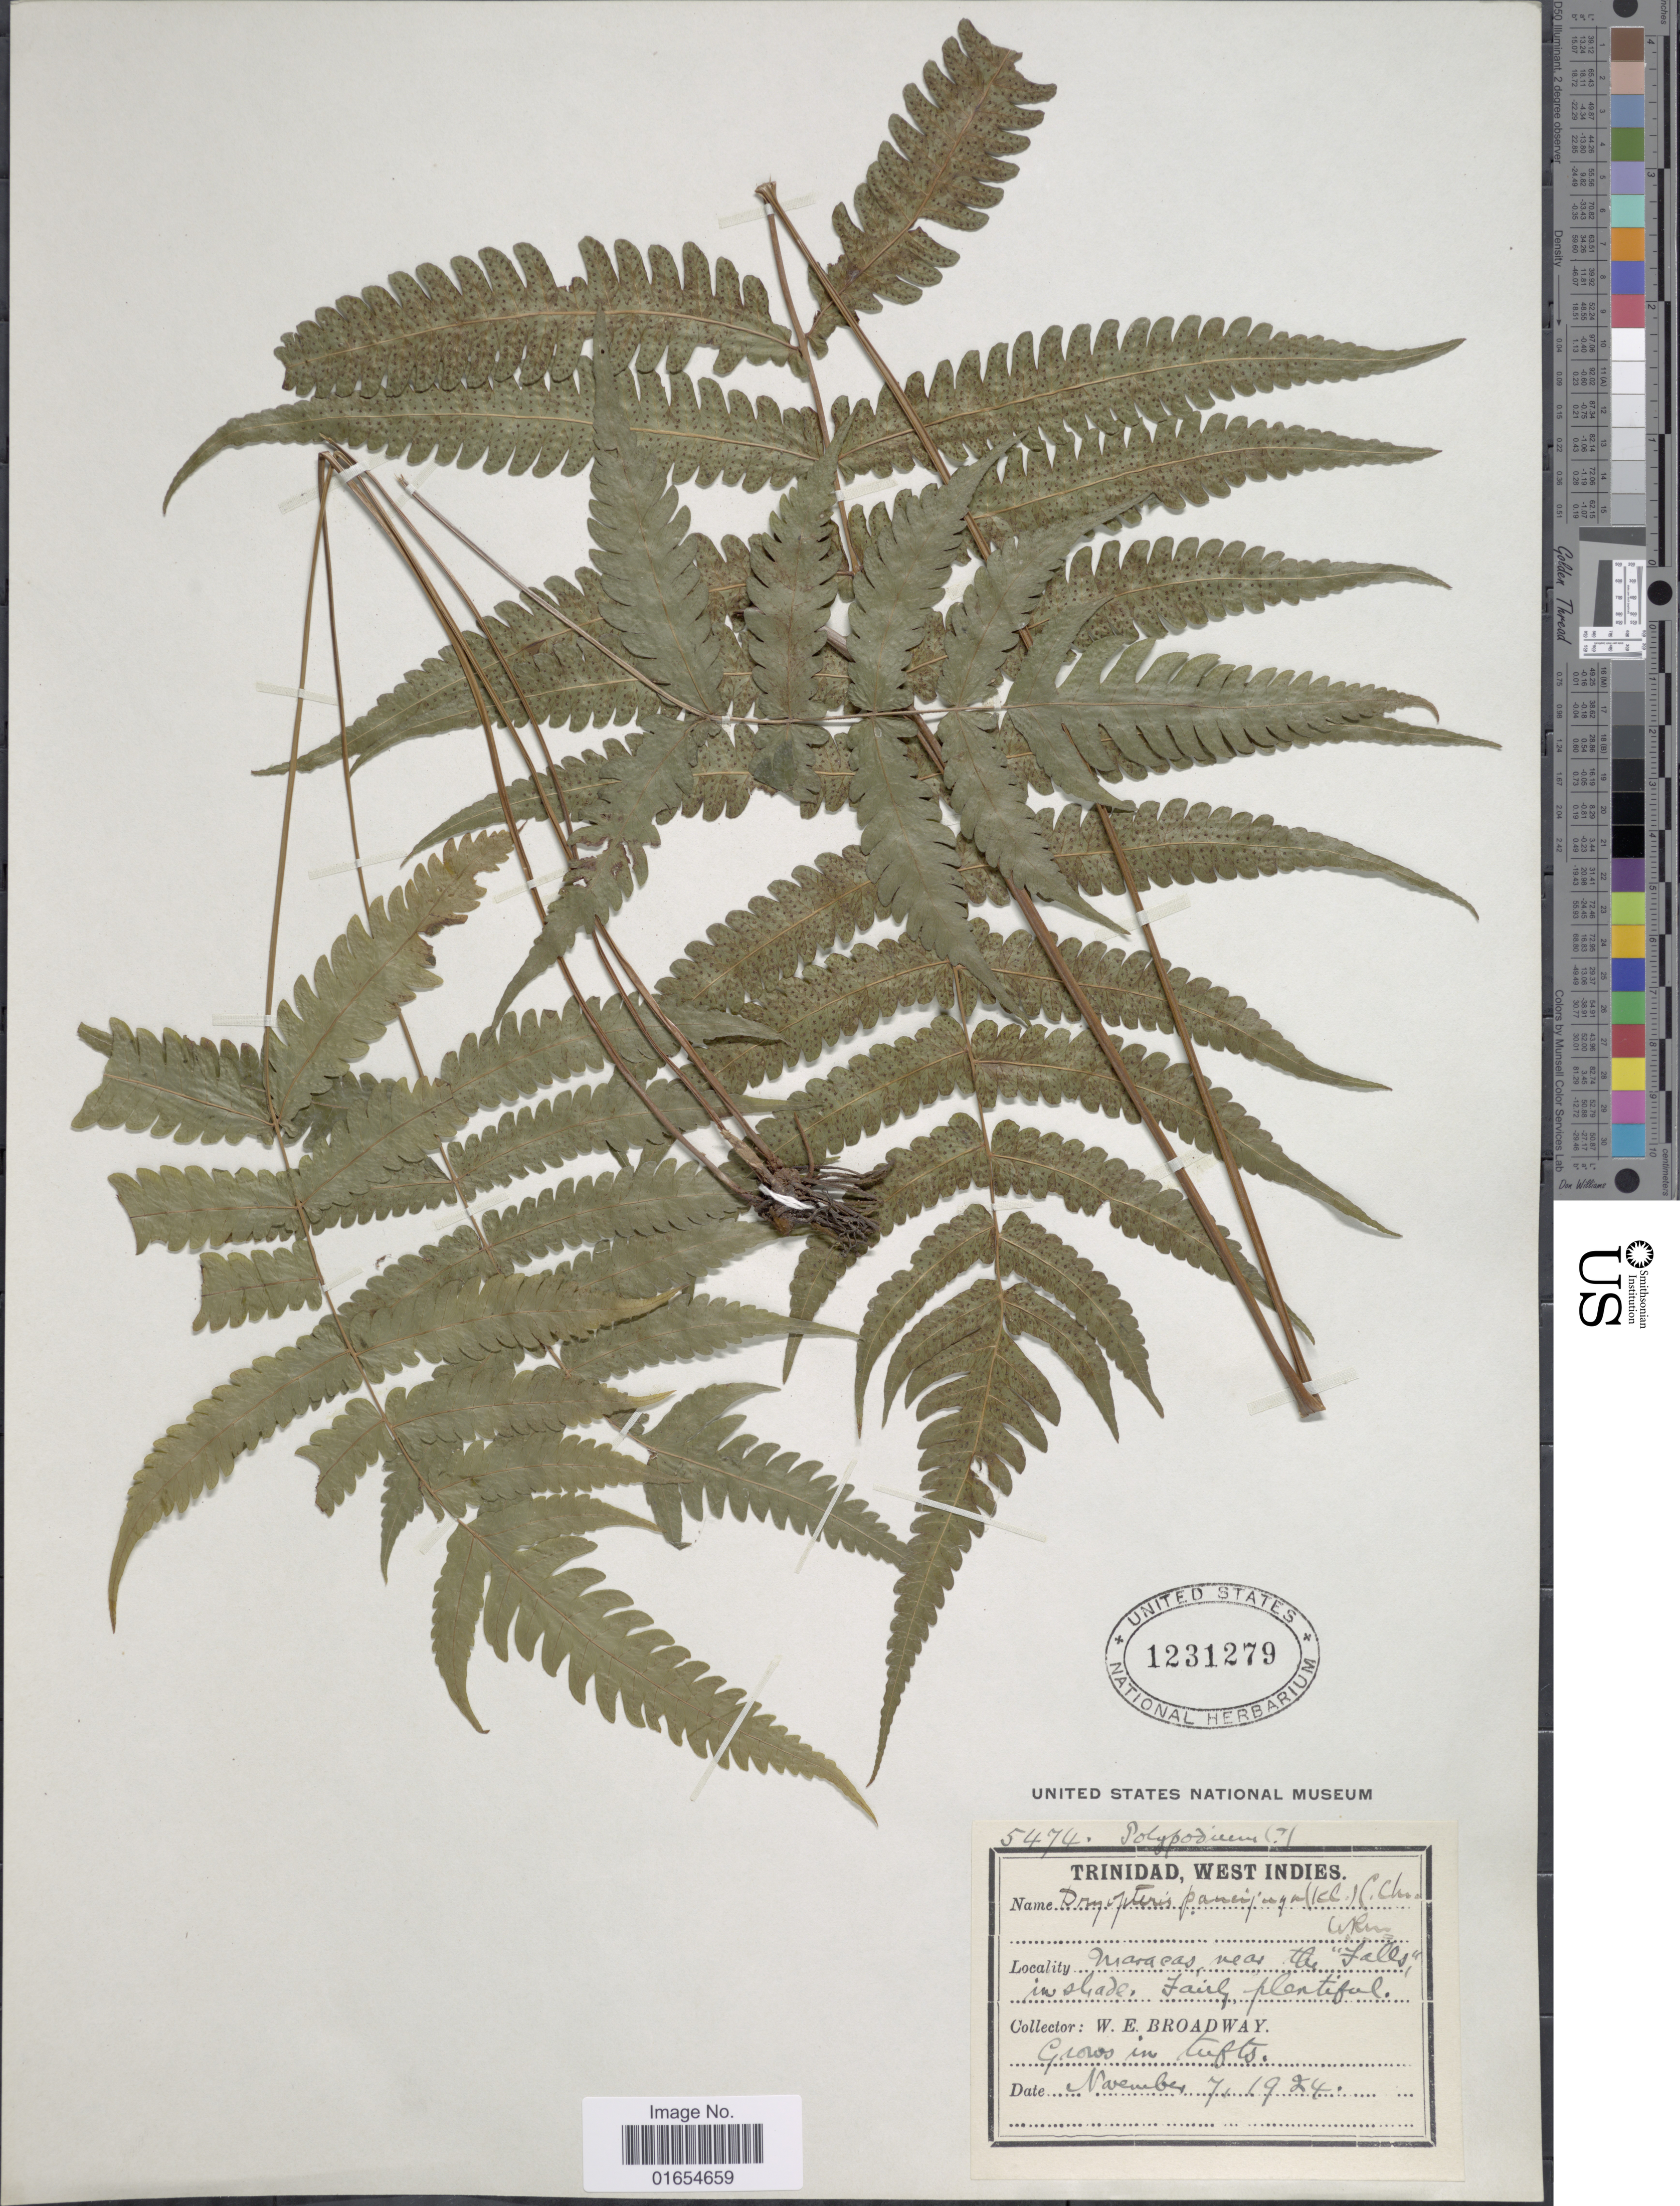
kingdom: Plantae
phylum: Tracheophyta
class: Polypodiopsida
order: Polypodiales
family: Thelypteridaceae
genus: Goniopteris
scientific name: Goniopteris paucijuga (Klotzsch) comb. nov., ined 2015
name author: (Klotzsch)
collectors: W. E. Broadway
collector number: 5474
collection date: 1924-11-07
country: Trinidad and Tobago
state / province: Trinidad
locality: Maracas, near the "Falls" in shade, fairly, plentiful.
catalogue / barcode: US 1231279